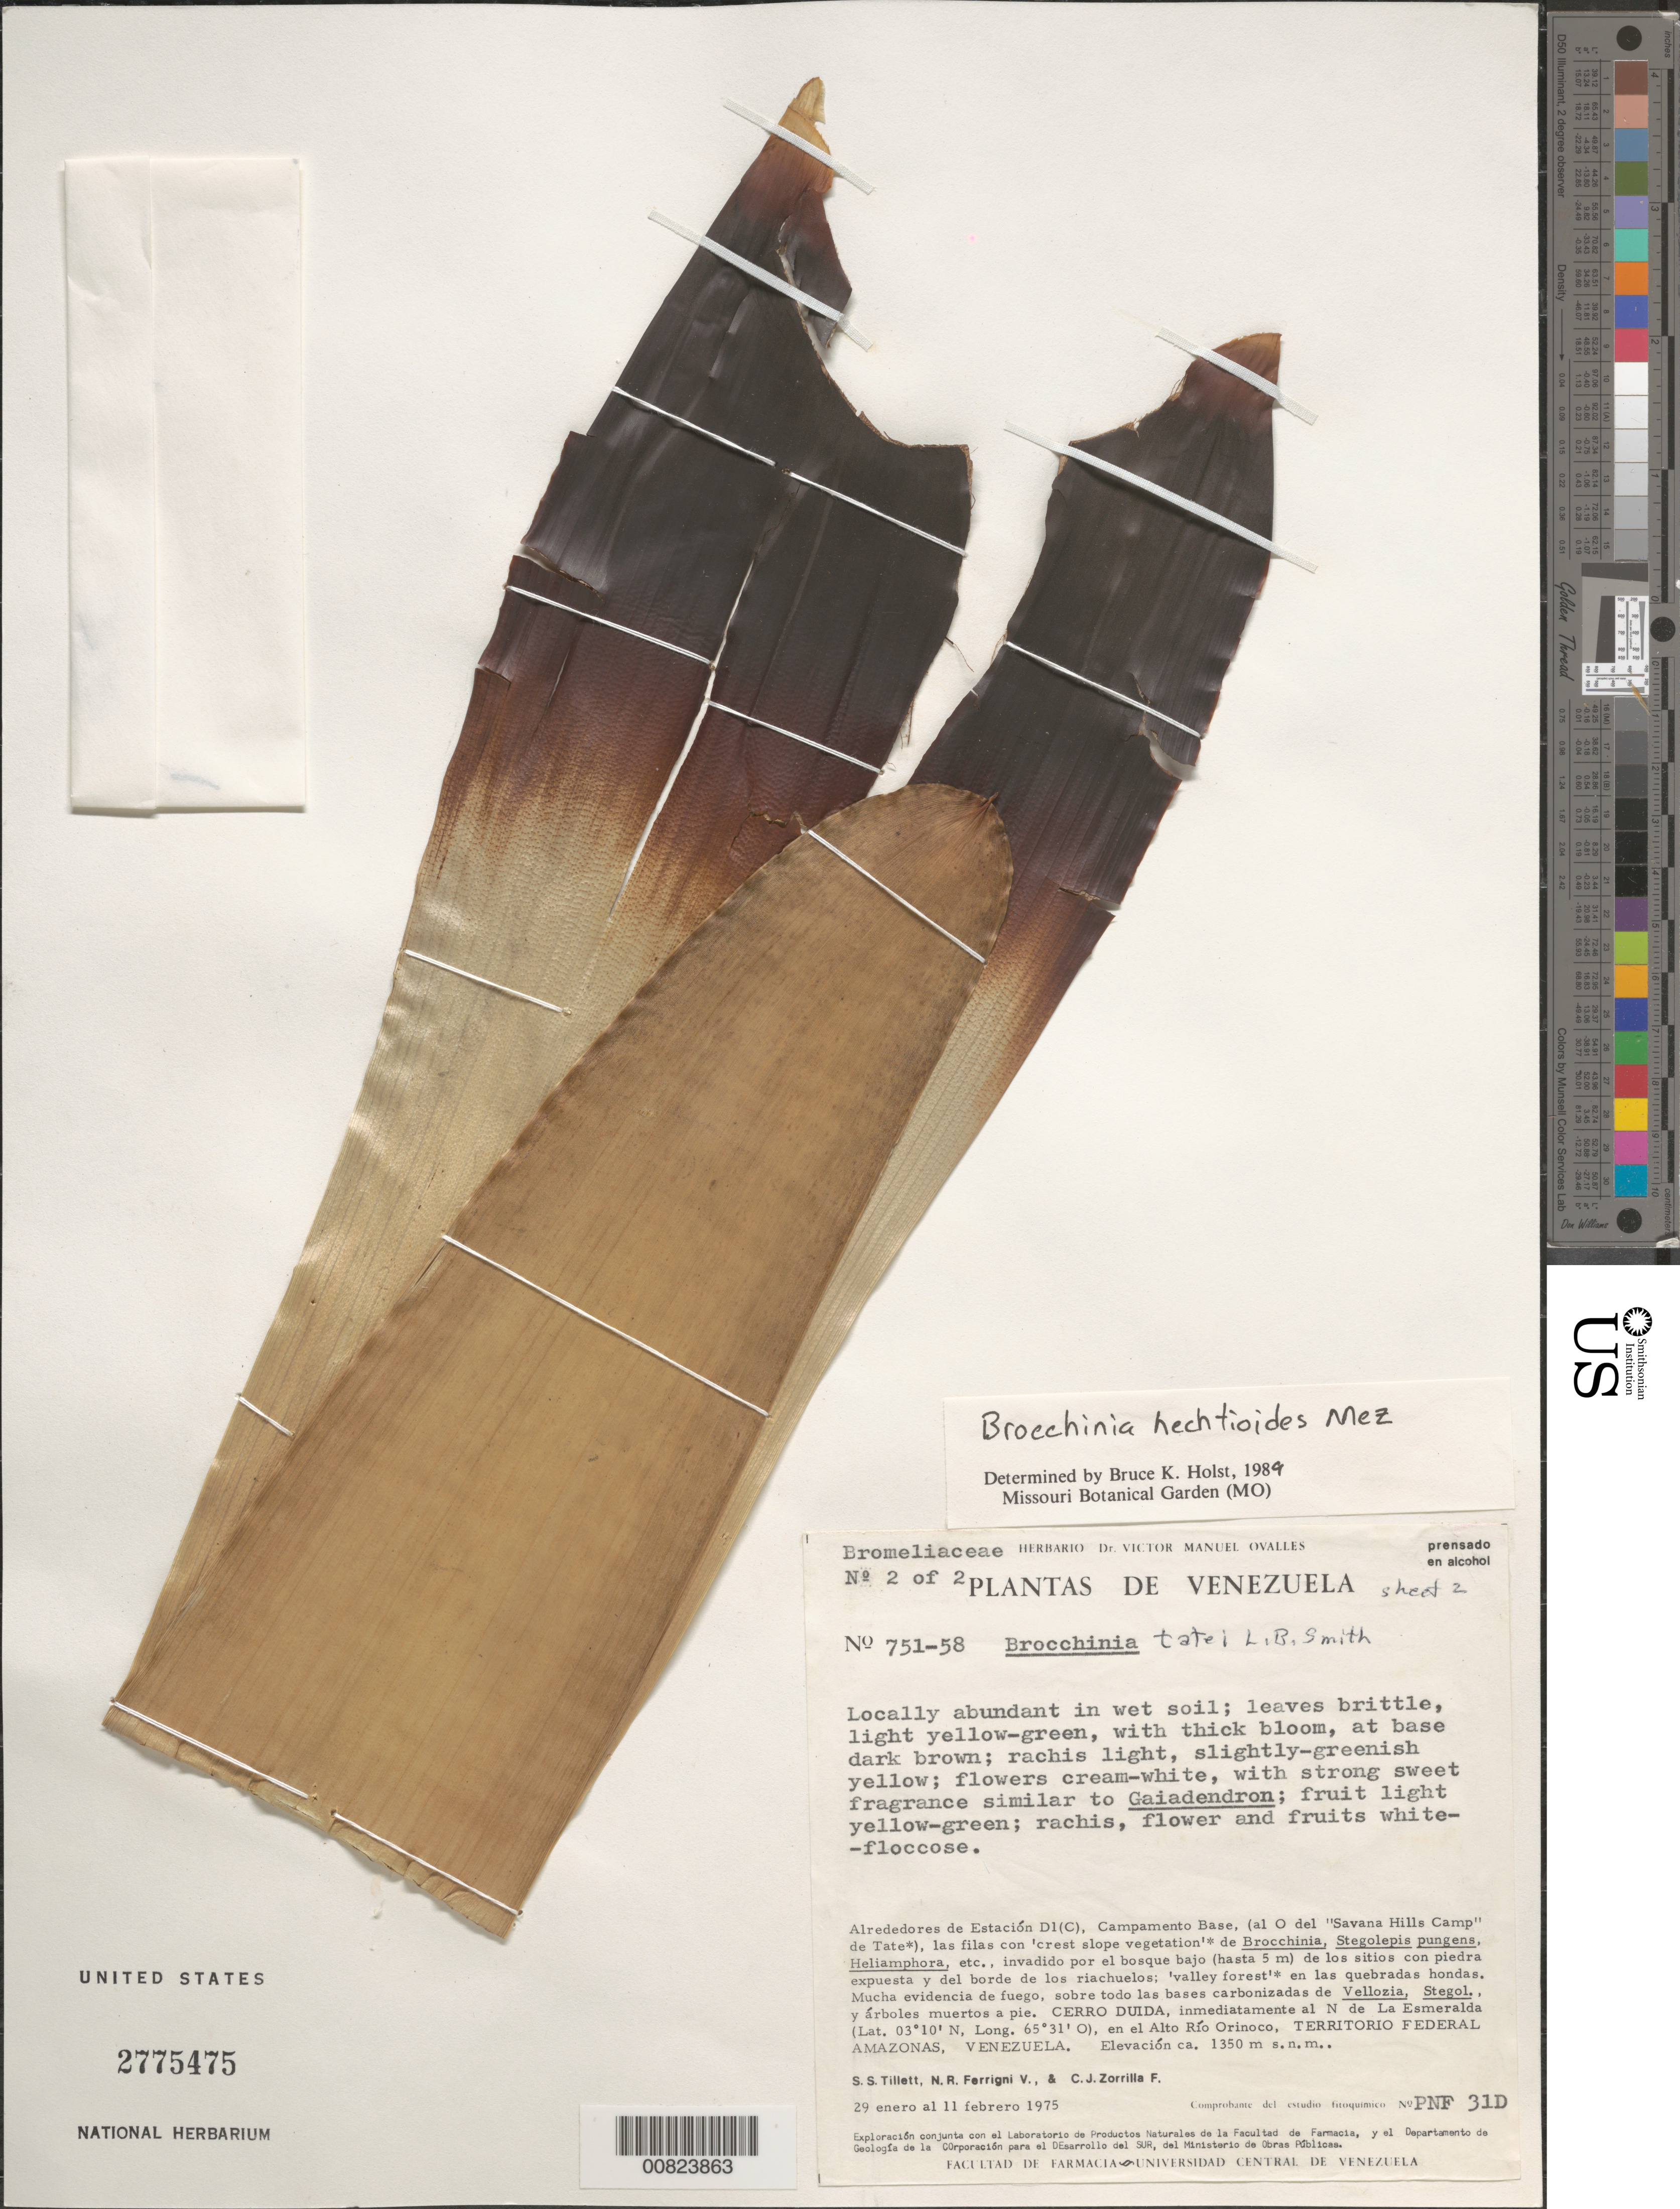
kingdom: Plantae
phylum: Tracheophyta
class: Liliopsida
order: Poales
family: Bromeliaceae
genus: Brocchinia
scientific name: Brocchinia hechtioides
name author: Mez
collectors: S. S. Tillett, N. Ferrigni V. & C. Zorrilla F.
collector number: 751-58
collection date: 1975-01-29/1975-02-11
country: Venezuela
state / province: Amazonas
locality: Alrededores de Estación D1 (C), Campamento Base, (al O del "Savana Hills Camp" de Tate). Cerro Duida, inmediatamente al N de La Esmeralda en el Alto Río Orinoco, Territorio Federal Amazonas.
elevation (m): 1350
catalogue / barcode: US 2775475